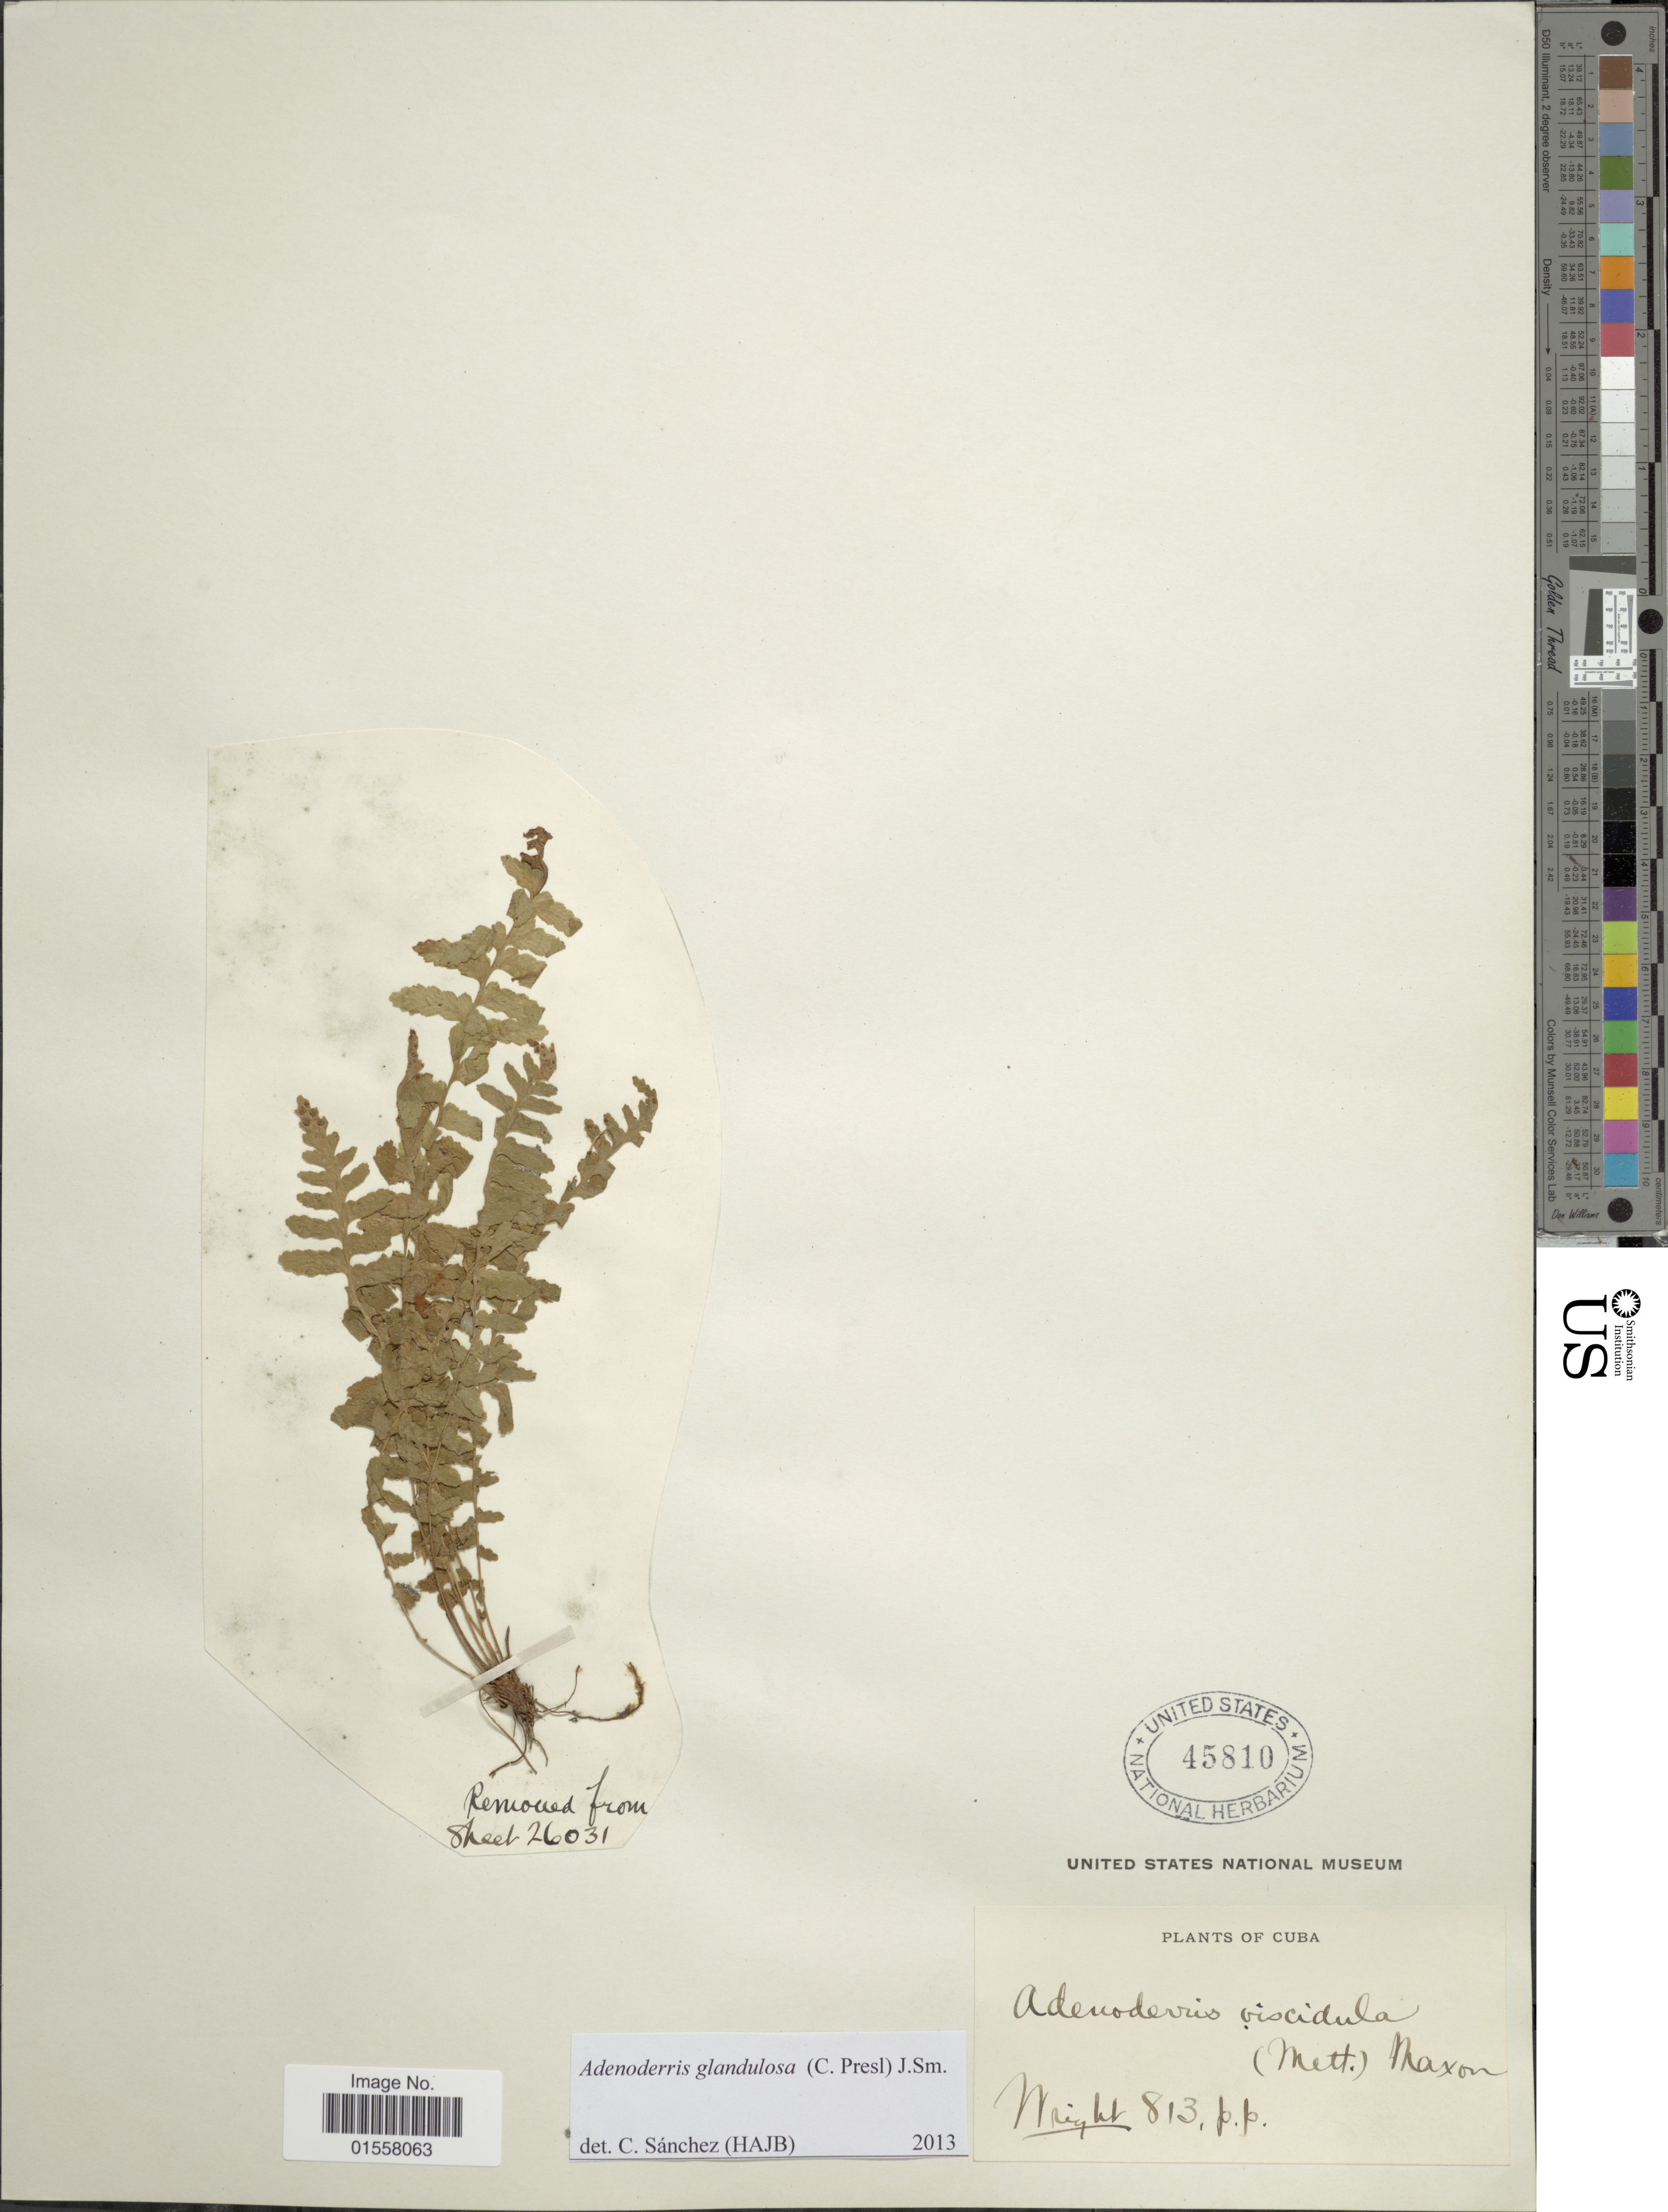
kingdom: Plantae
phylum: Tracheophyta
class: Polypodiopsida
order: Polypodiales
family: Dryopteridaceae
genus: Polystichum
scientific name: Polystichum glandulosum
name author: C. Presl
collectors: Wright, --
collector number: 813PP*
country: Cuba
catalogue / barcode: US 45810